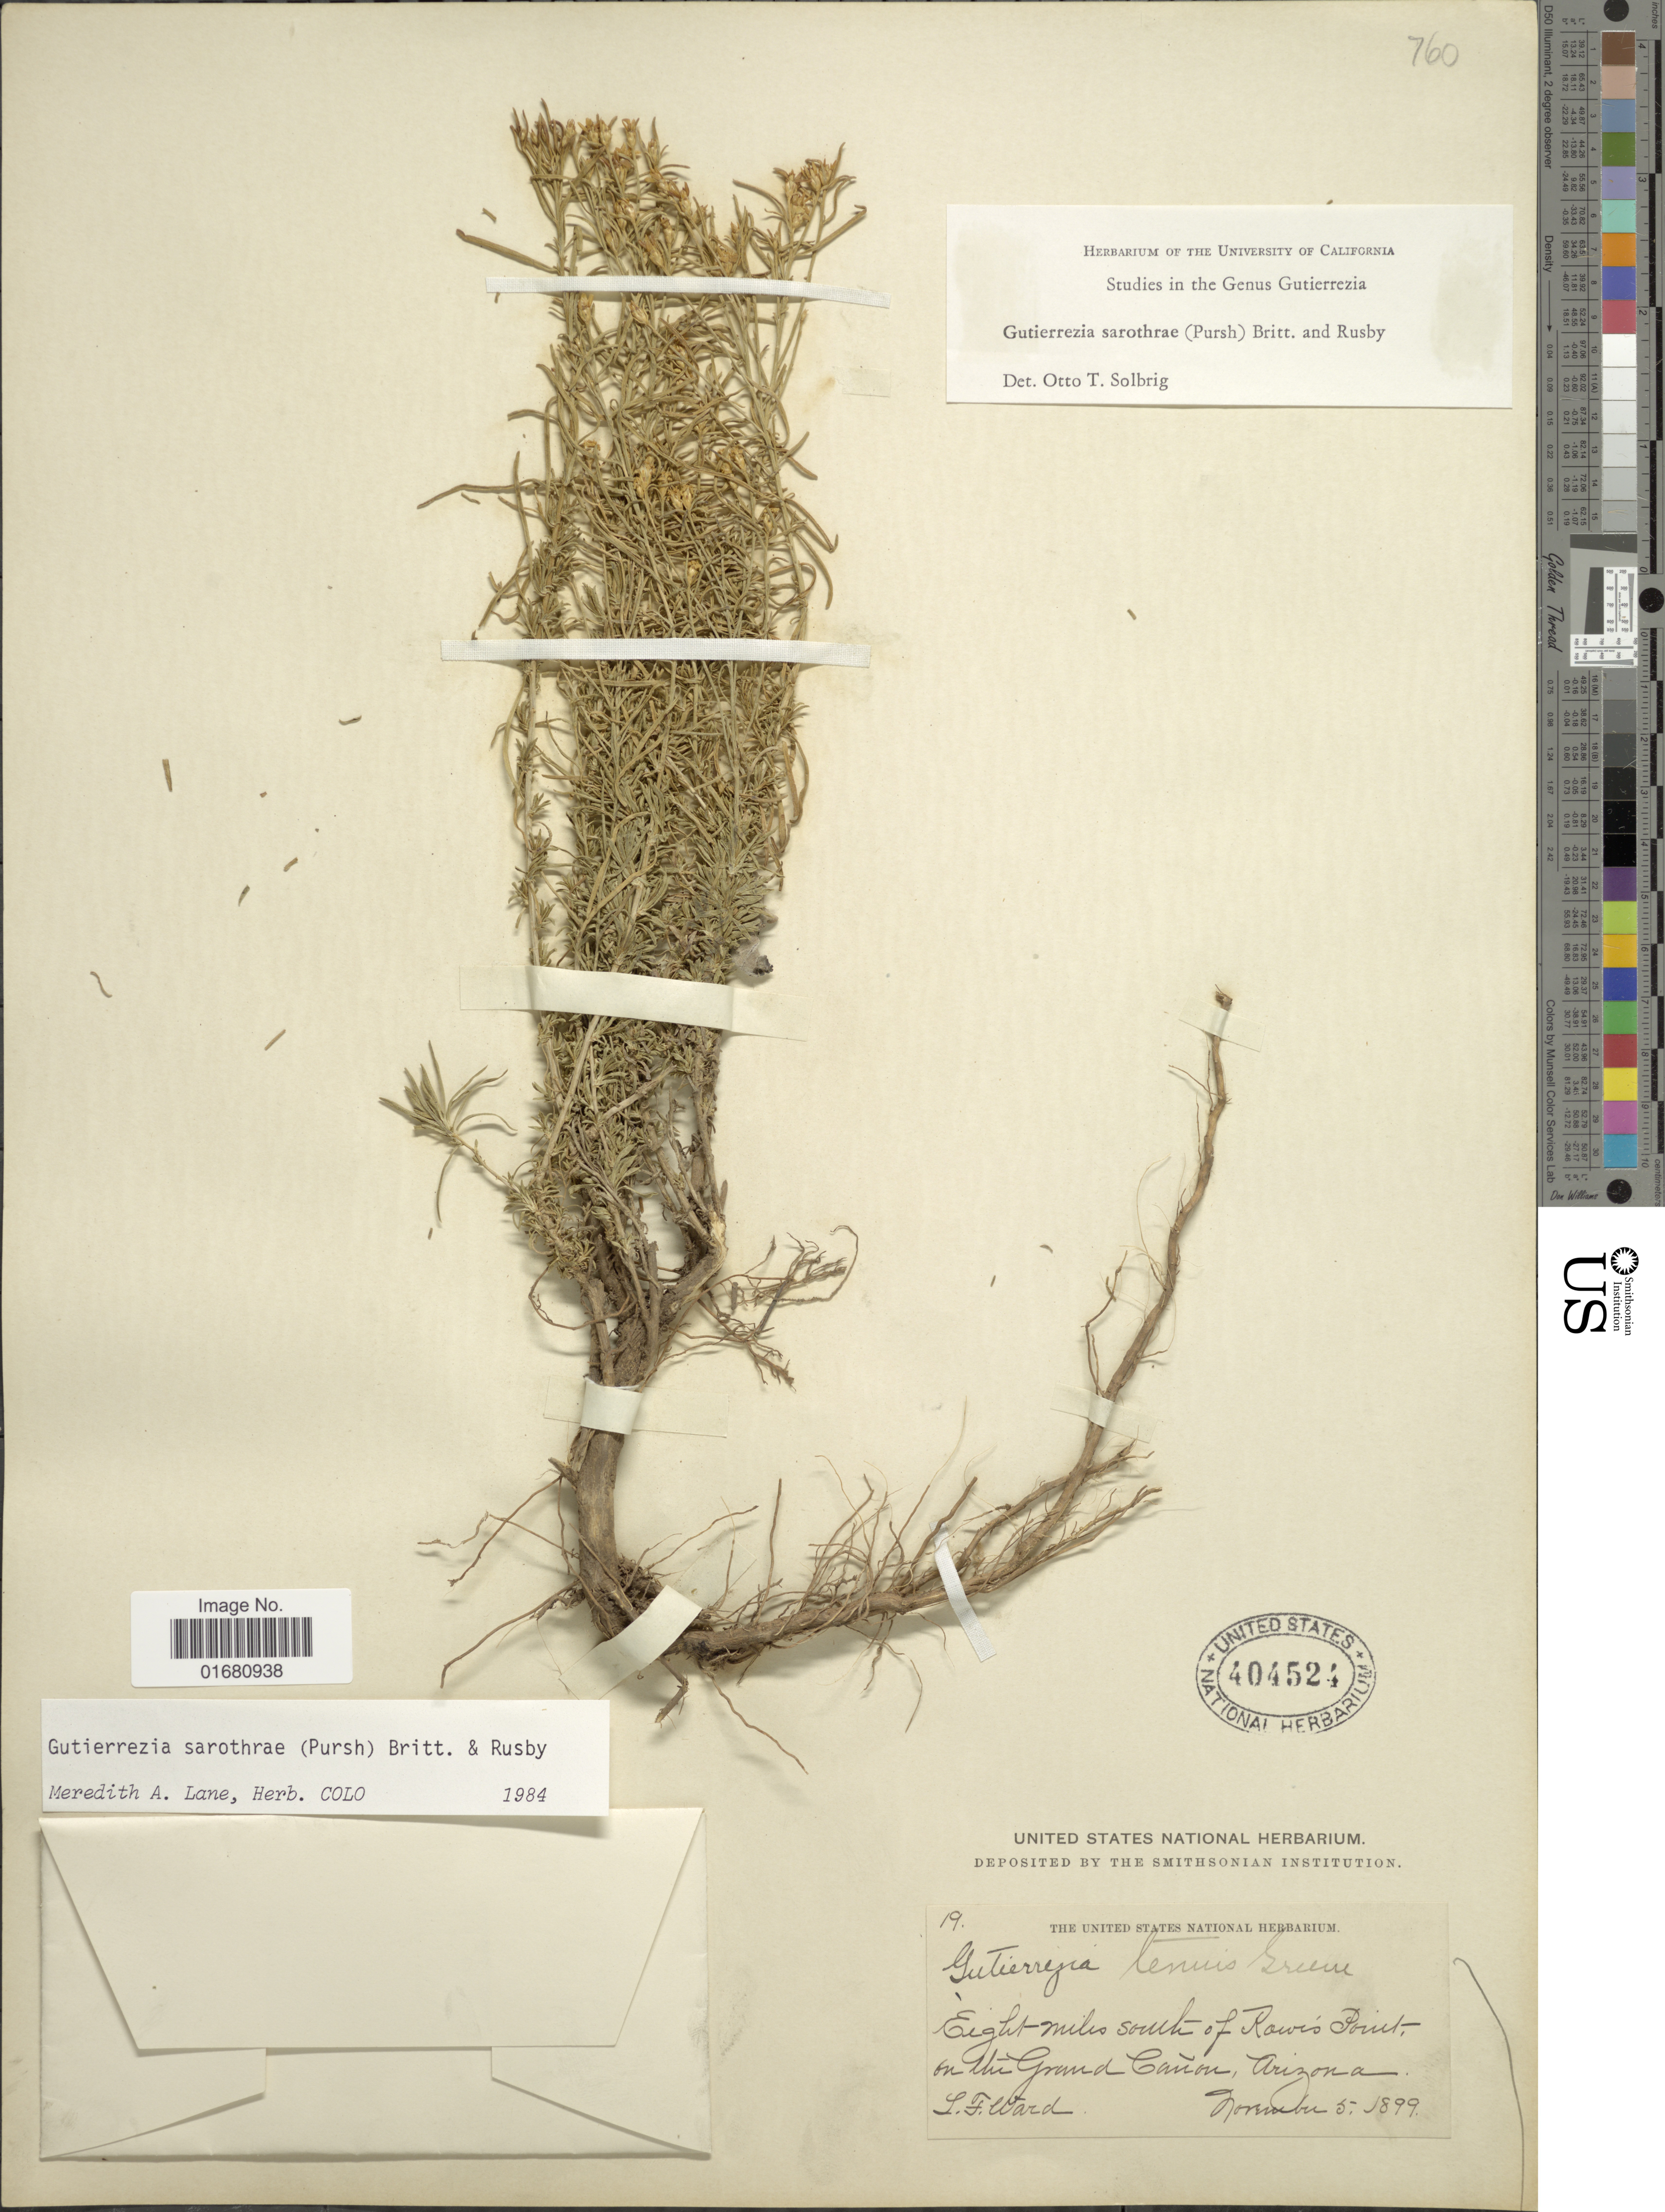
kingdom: Plantae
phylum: Tracheophyta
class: Magnoliopsida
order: Asterales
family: Asteraceae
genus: Gutierrezia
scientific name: Gutierrezia sarothrae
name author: (Pursh) Britton & Rusby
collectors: L. Ward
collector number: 19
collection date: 1899-11-05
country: United States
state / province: Arizona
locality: Eight miles south of Rawis Point, on the Grand Cañon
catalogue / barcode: US 404524